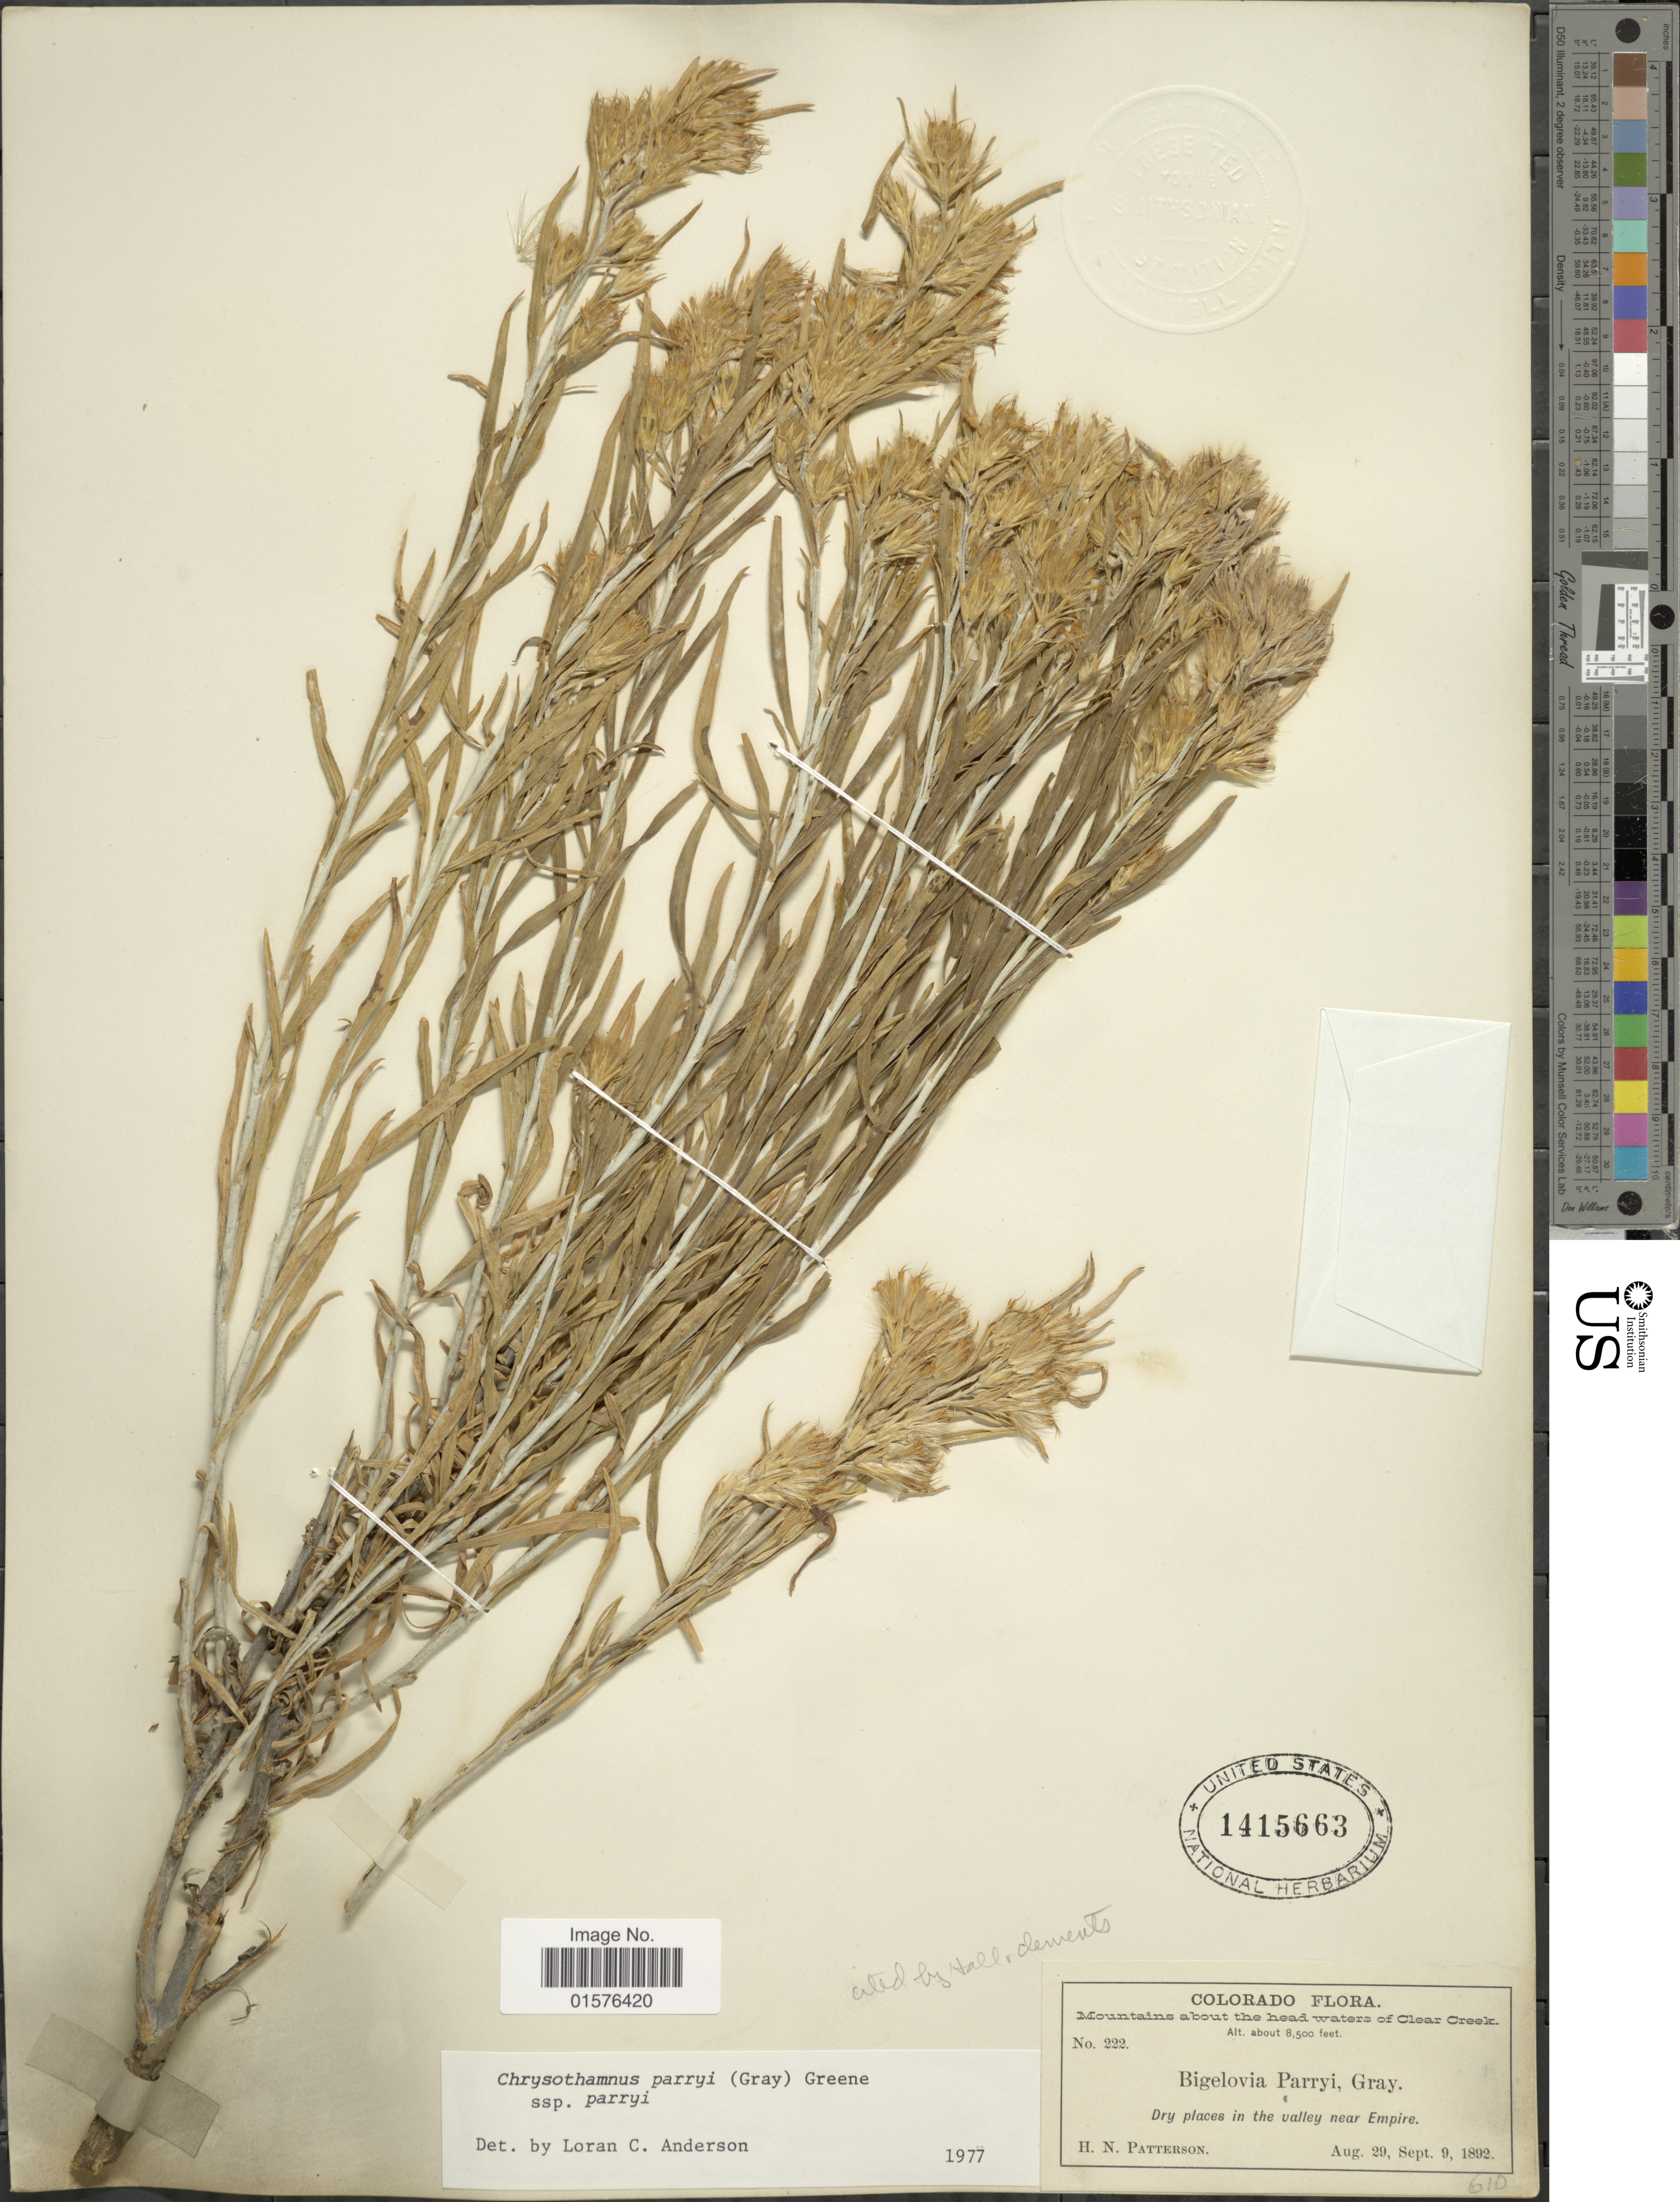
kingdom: Plantae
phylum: Tracheophyta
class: Magnoliopsida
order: Asterales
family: Asteraceae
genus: Ericameria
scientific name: Ericameria parryi var. parryi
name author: (A. Gray) G.L. Nesom & G.I. Baird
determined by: Urbatsch, Lowell E., Curator (LSU), Louisiana State University (UNITED STATES)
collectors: H. N. Patterson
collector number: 222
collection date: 1892-08-29/1892-09-09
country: United States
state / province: Colorado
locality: In the valley near Empire.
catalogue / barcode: US 1415663